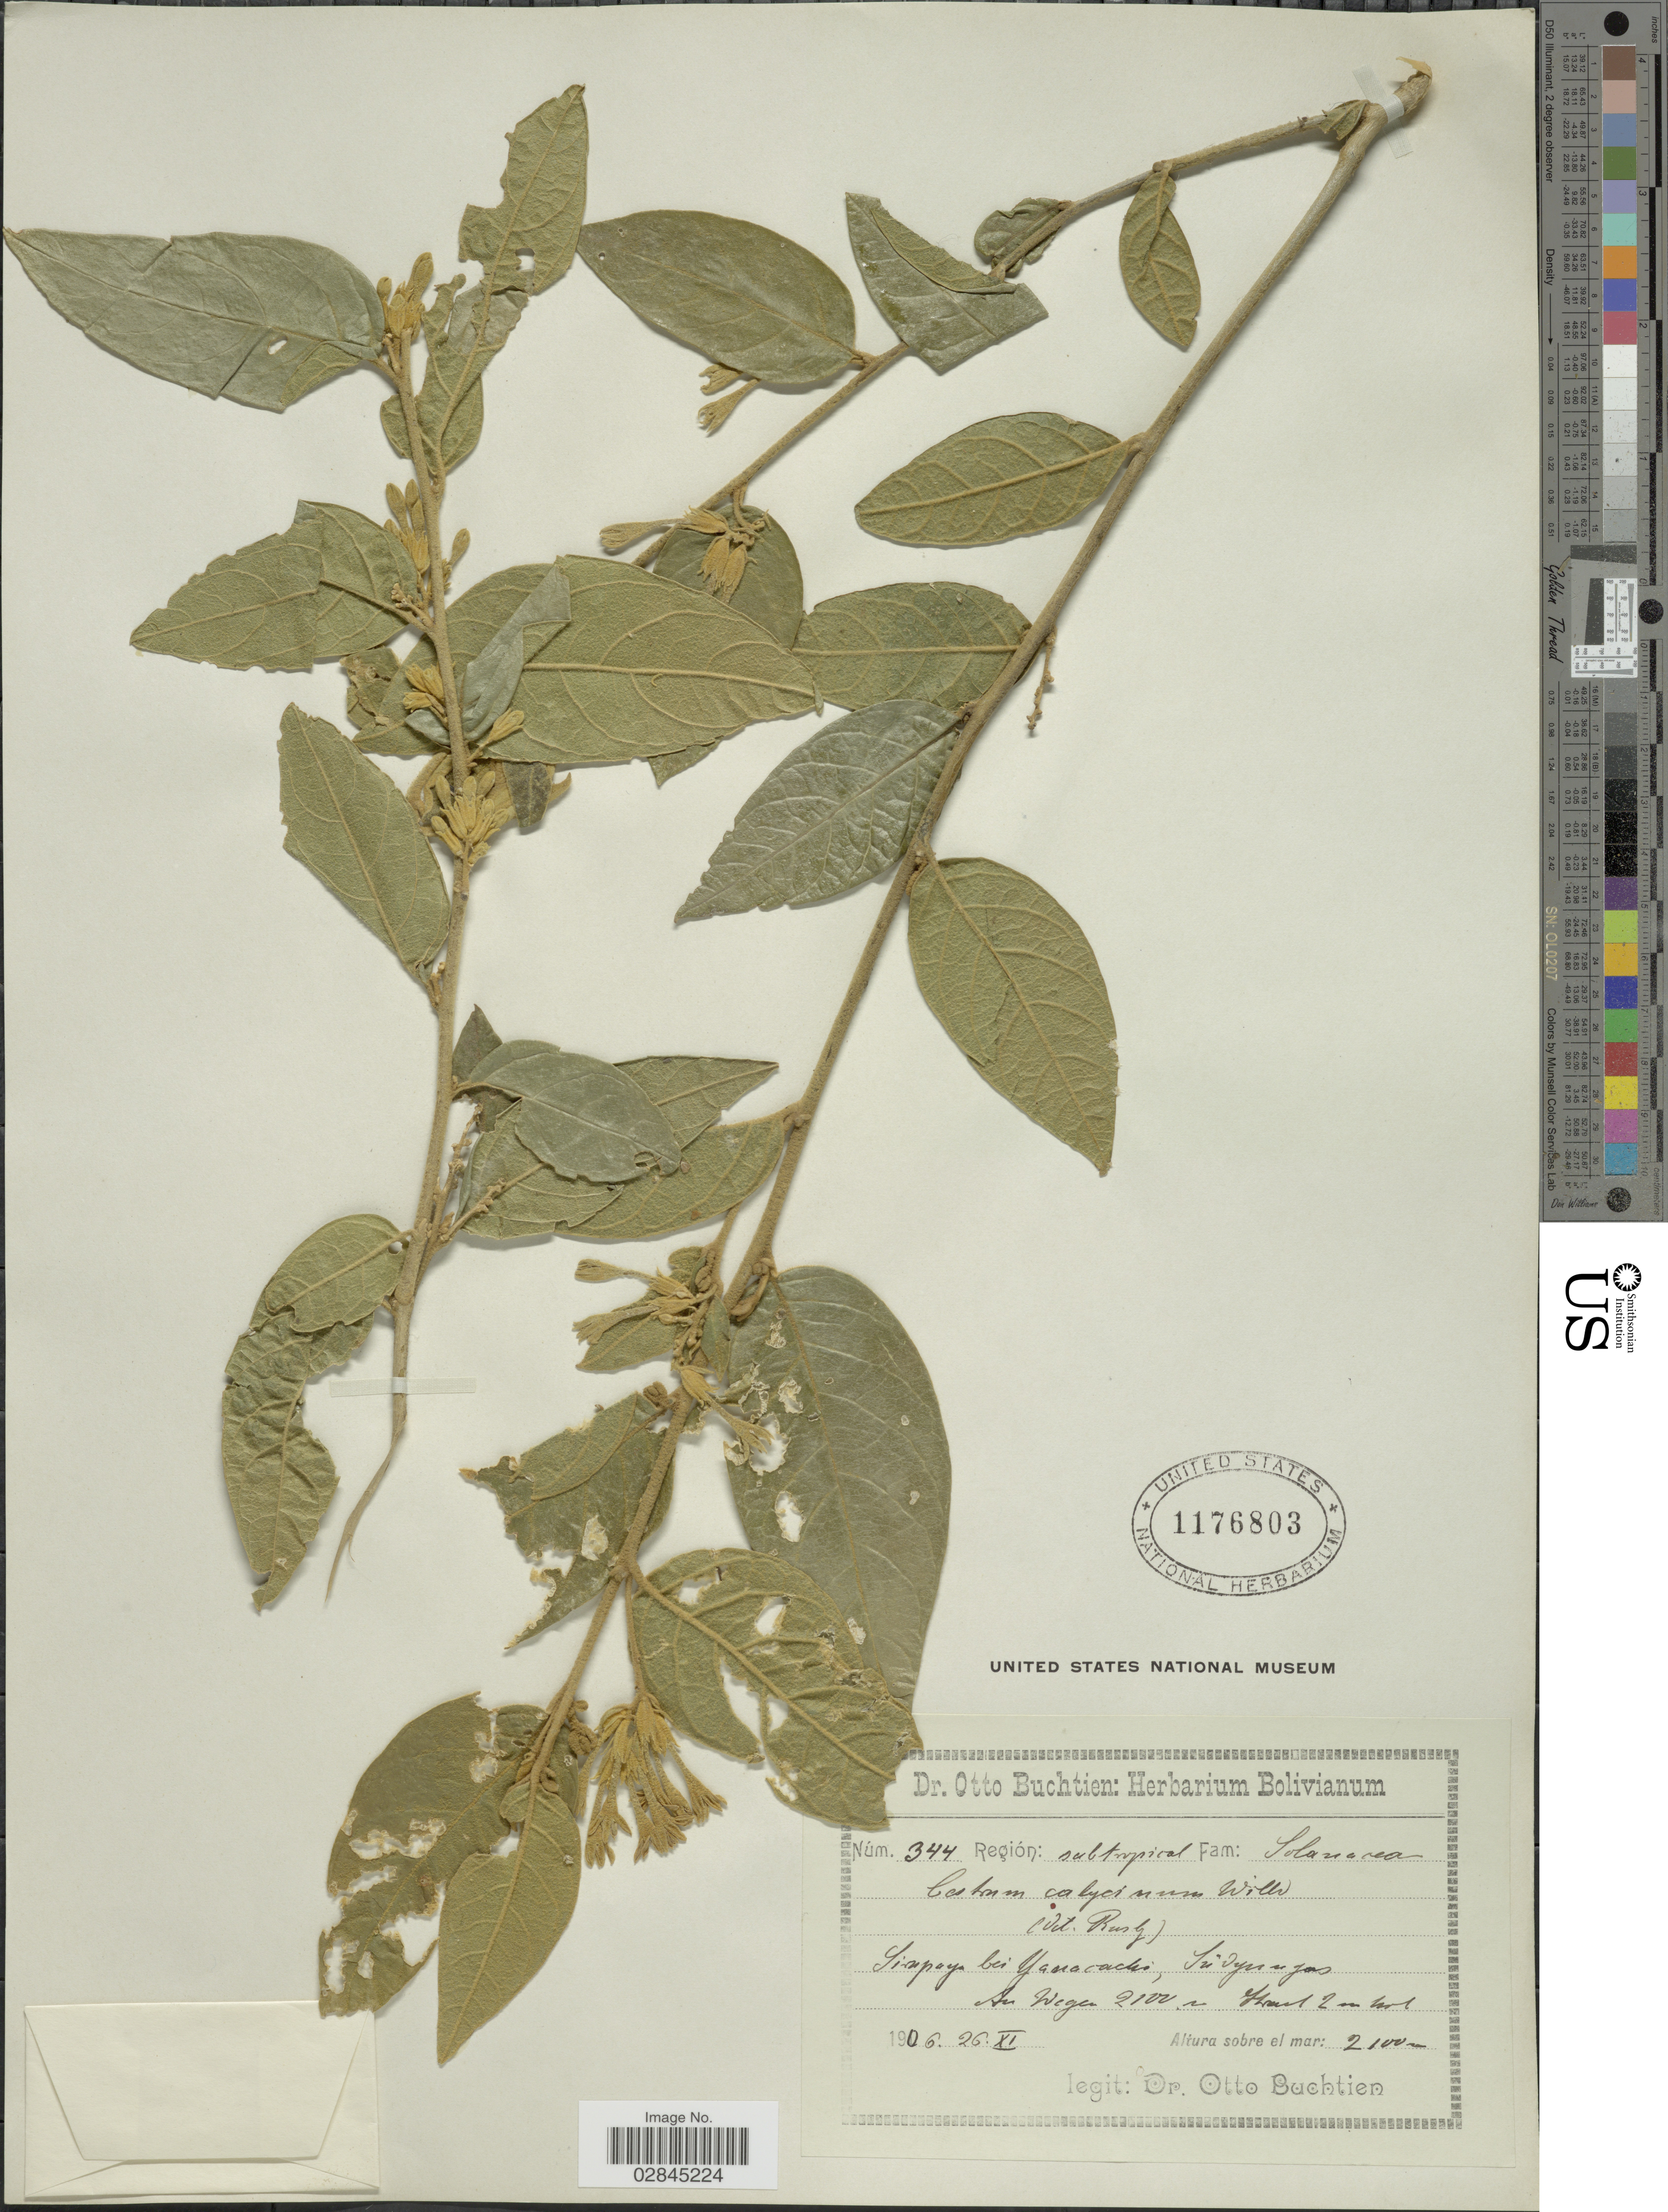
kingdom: Plantae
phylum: Tracheophyta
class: Magnoliopsida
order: Solanales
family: Solanaceae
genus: Cestrum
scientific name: Cestrum strigillatum var. calycinum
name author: Ruiz & Pav.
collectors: O. Buchtien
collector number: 344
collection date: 1906-11-26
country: Bolivia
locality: Región: subtropical. Siupoya bei Yanacaches; Sud Yungas.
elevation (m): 2100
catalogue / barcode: US 1176803